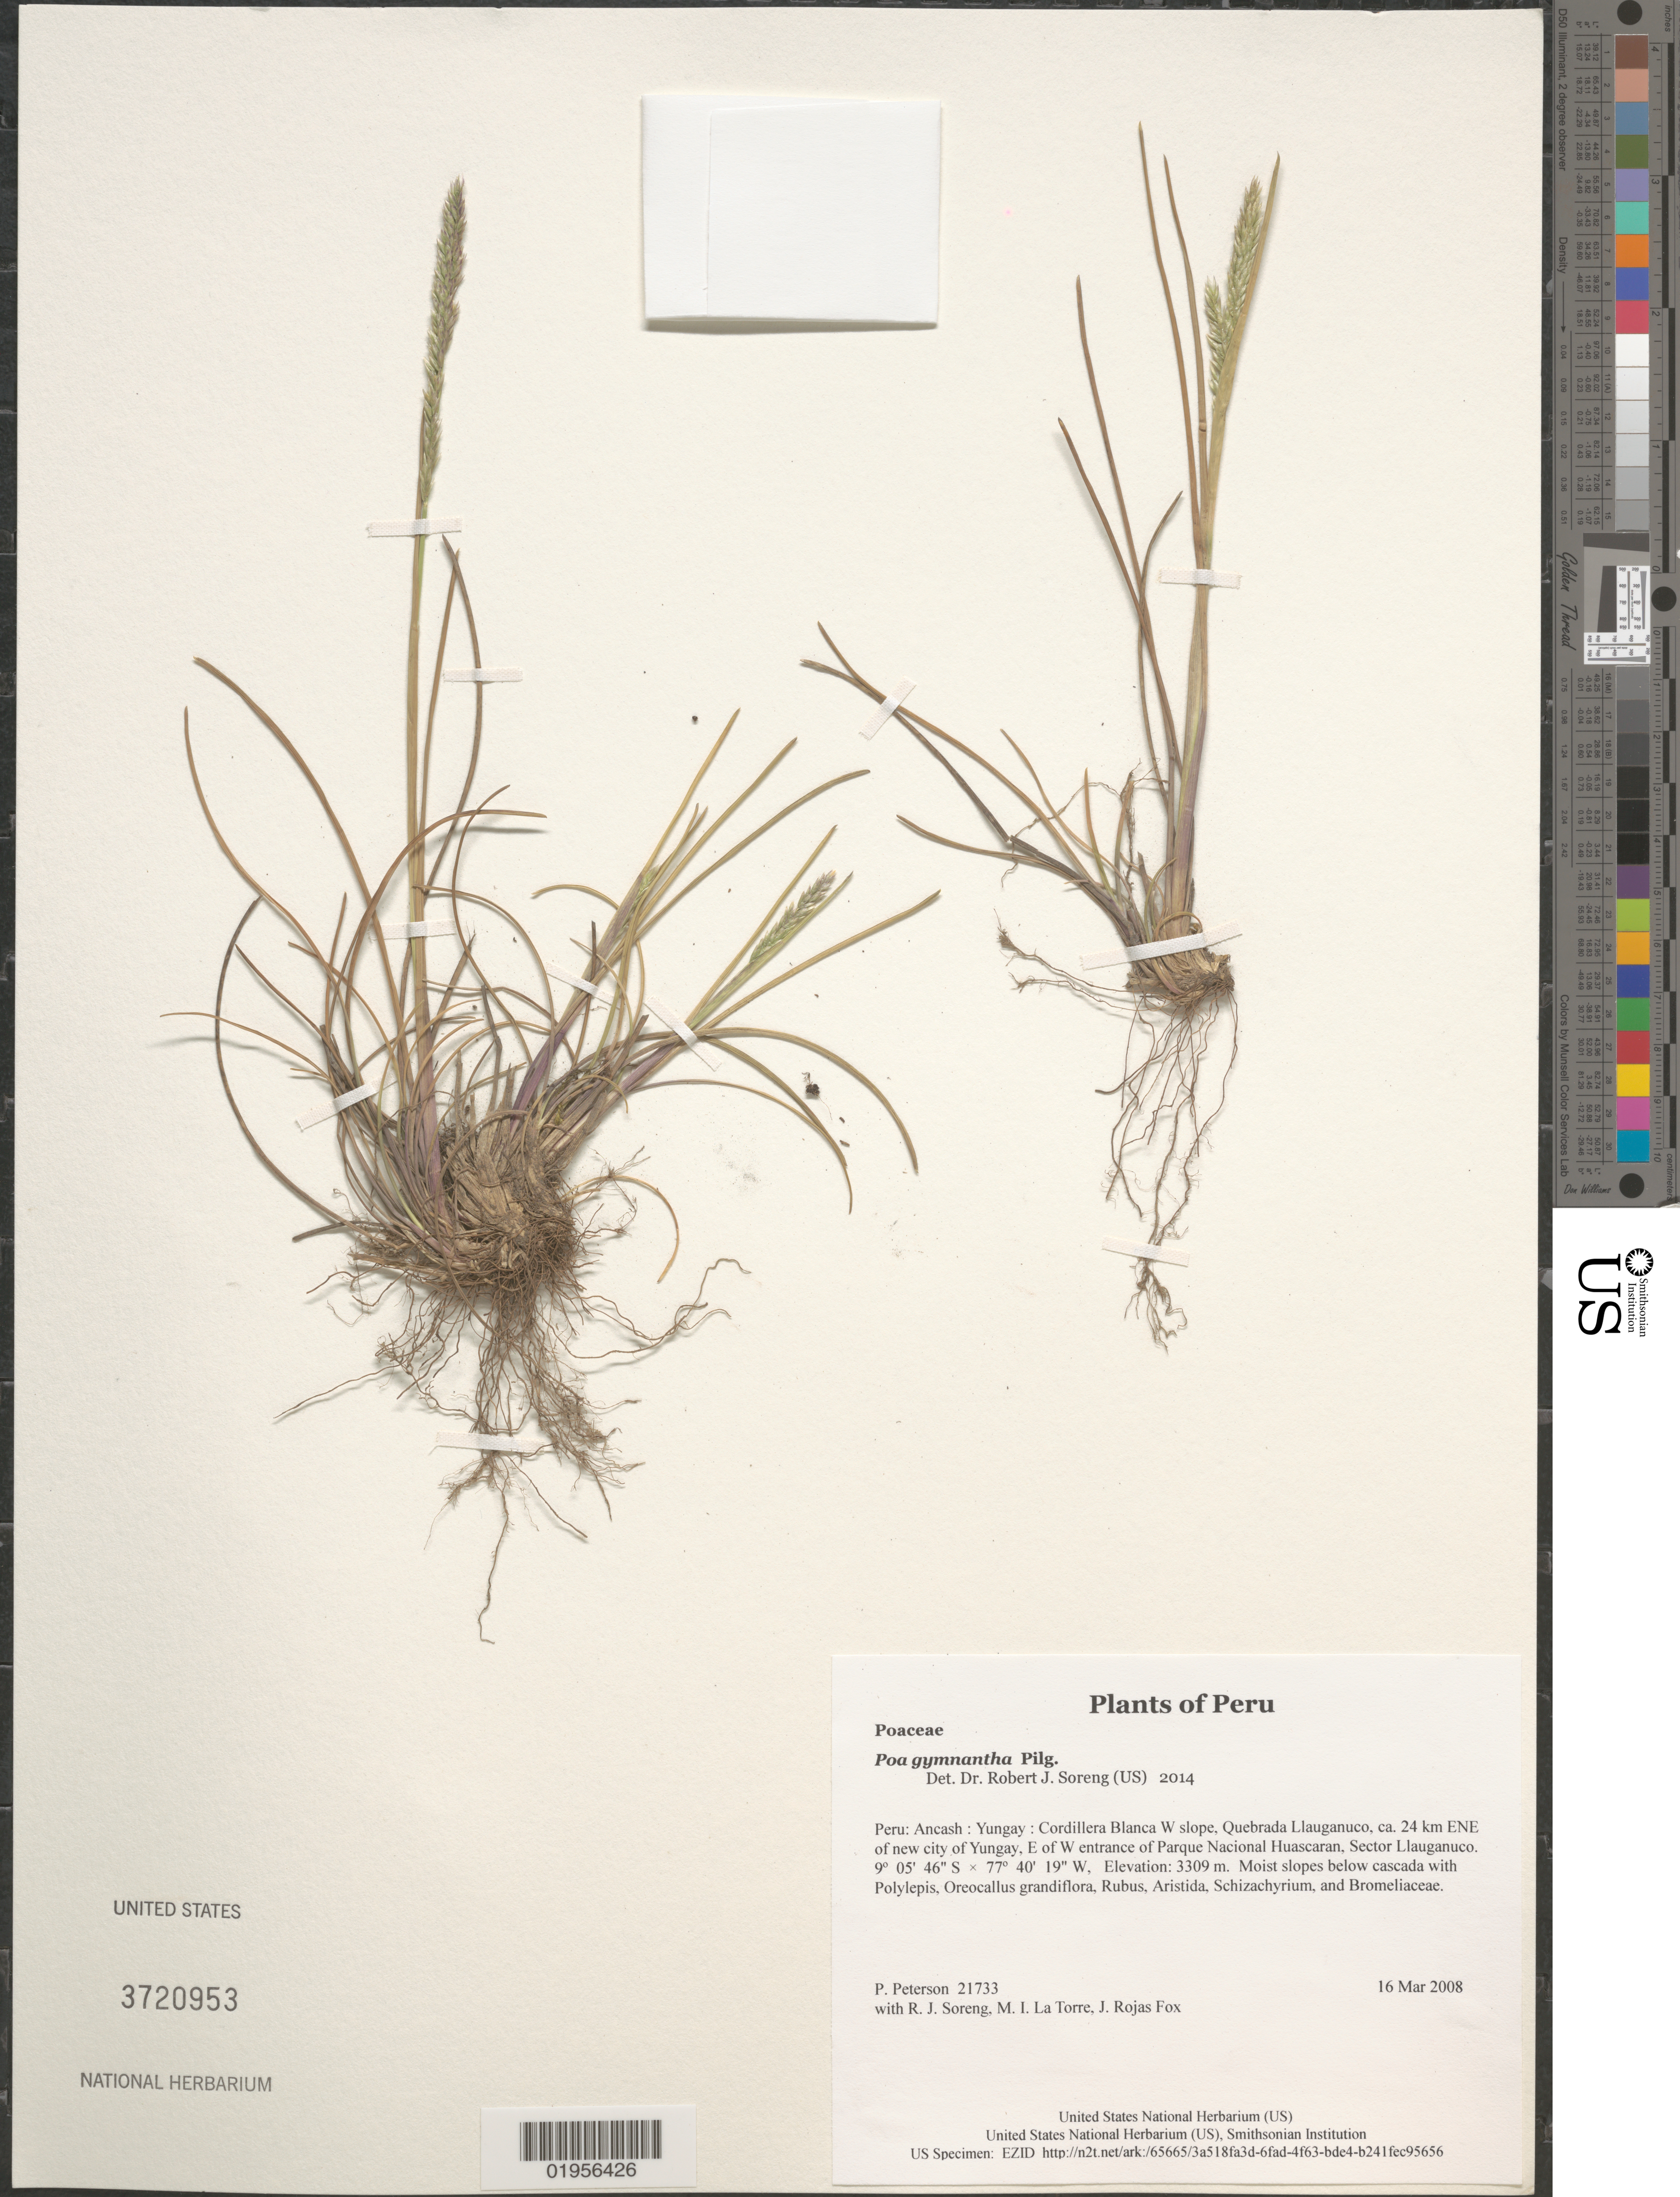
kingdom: Plantae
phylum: Tracheophyta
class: Liliopsida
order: Poales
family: Poaceae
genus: Poa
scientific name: Poa gymnantha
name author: Pilg.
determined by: Soreng, Robert J., Research Associate (BOT), Smithsonian Institution - National Museum of Natural History (UNITED STATES)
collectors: P. M. Peterson, R. J. Soreng, M. I. La Torre & J. Rojas Fox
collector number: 21733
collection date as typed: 16 Mar 2008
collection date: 2008-03-16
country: Peru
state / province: Ancash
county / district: Yungay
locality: Cordillera Blanca W slope, Quebrada Llauganuco, ca. 24 km ENE of new city of Yungay, E of W entrance of Parque Nacional Huascaran, Sector Llauganuco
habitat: Moist slopes below cascada with Polylepis, Oreocallus grandiflora, Rubus, Aristida, Schizachyrium, and Bromeliaceae.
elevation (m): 3309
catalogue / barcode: US 3720953